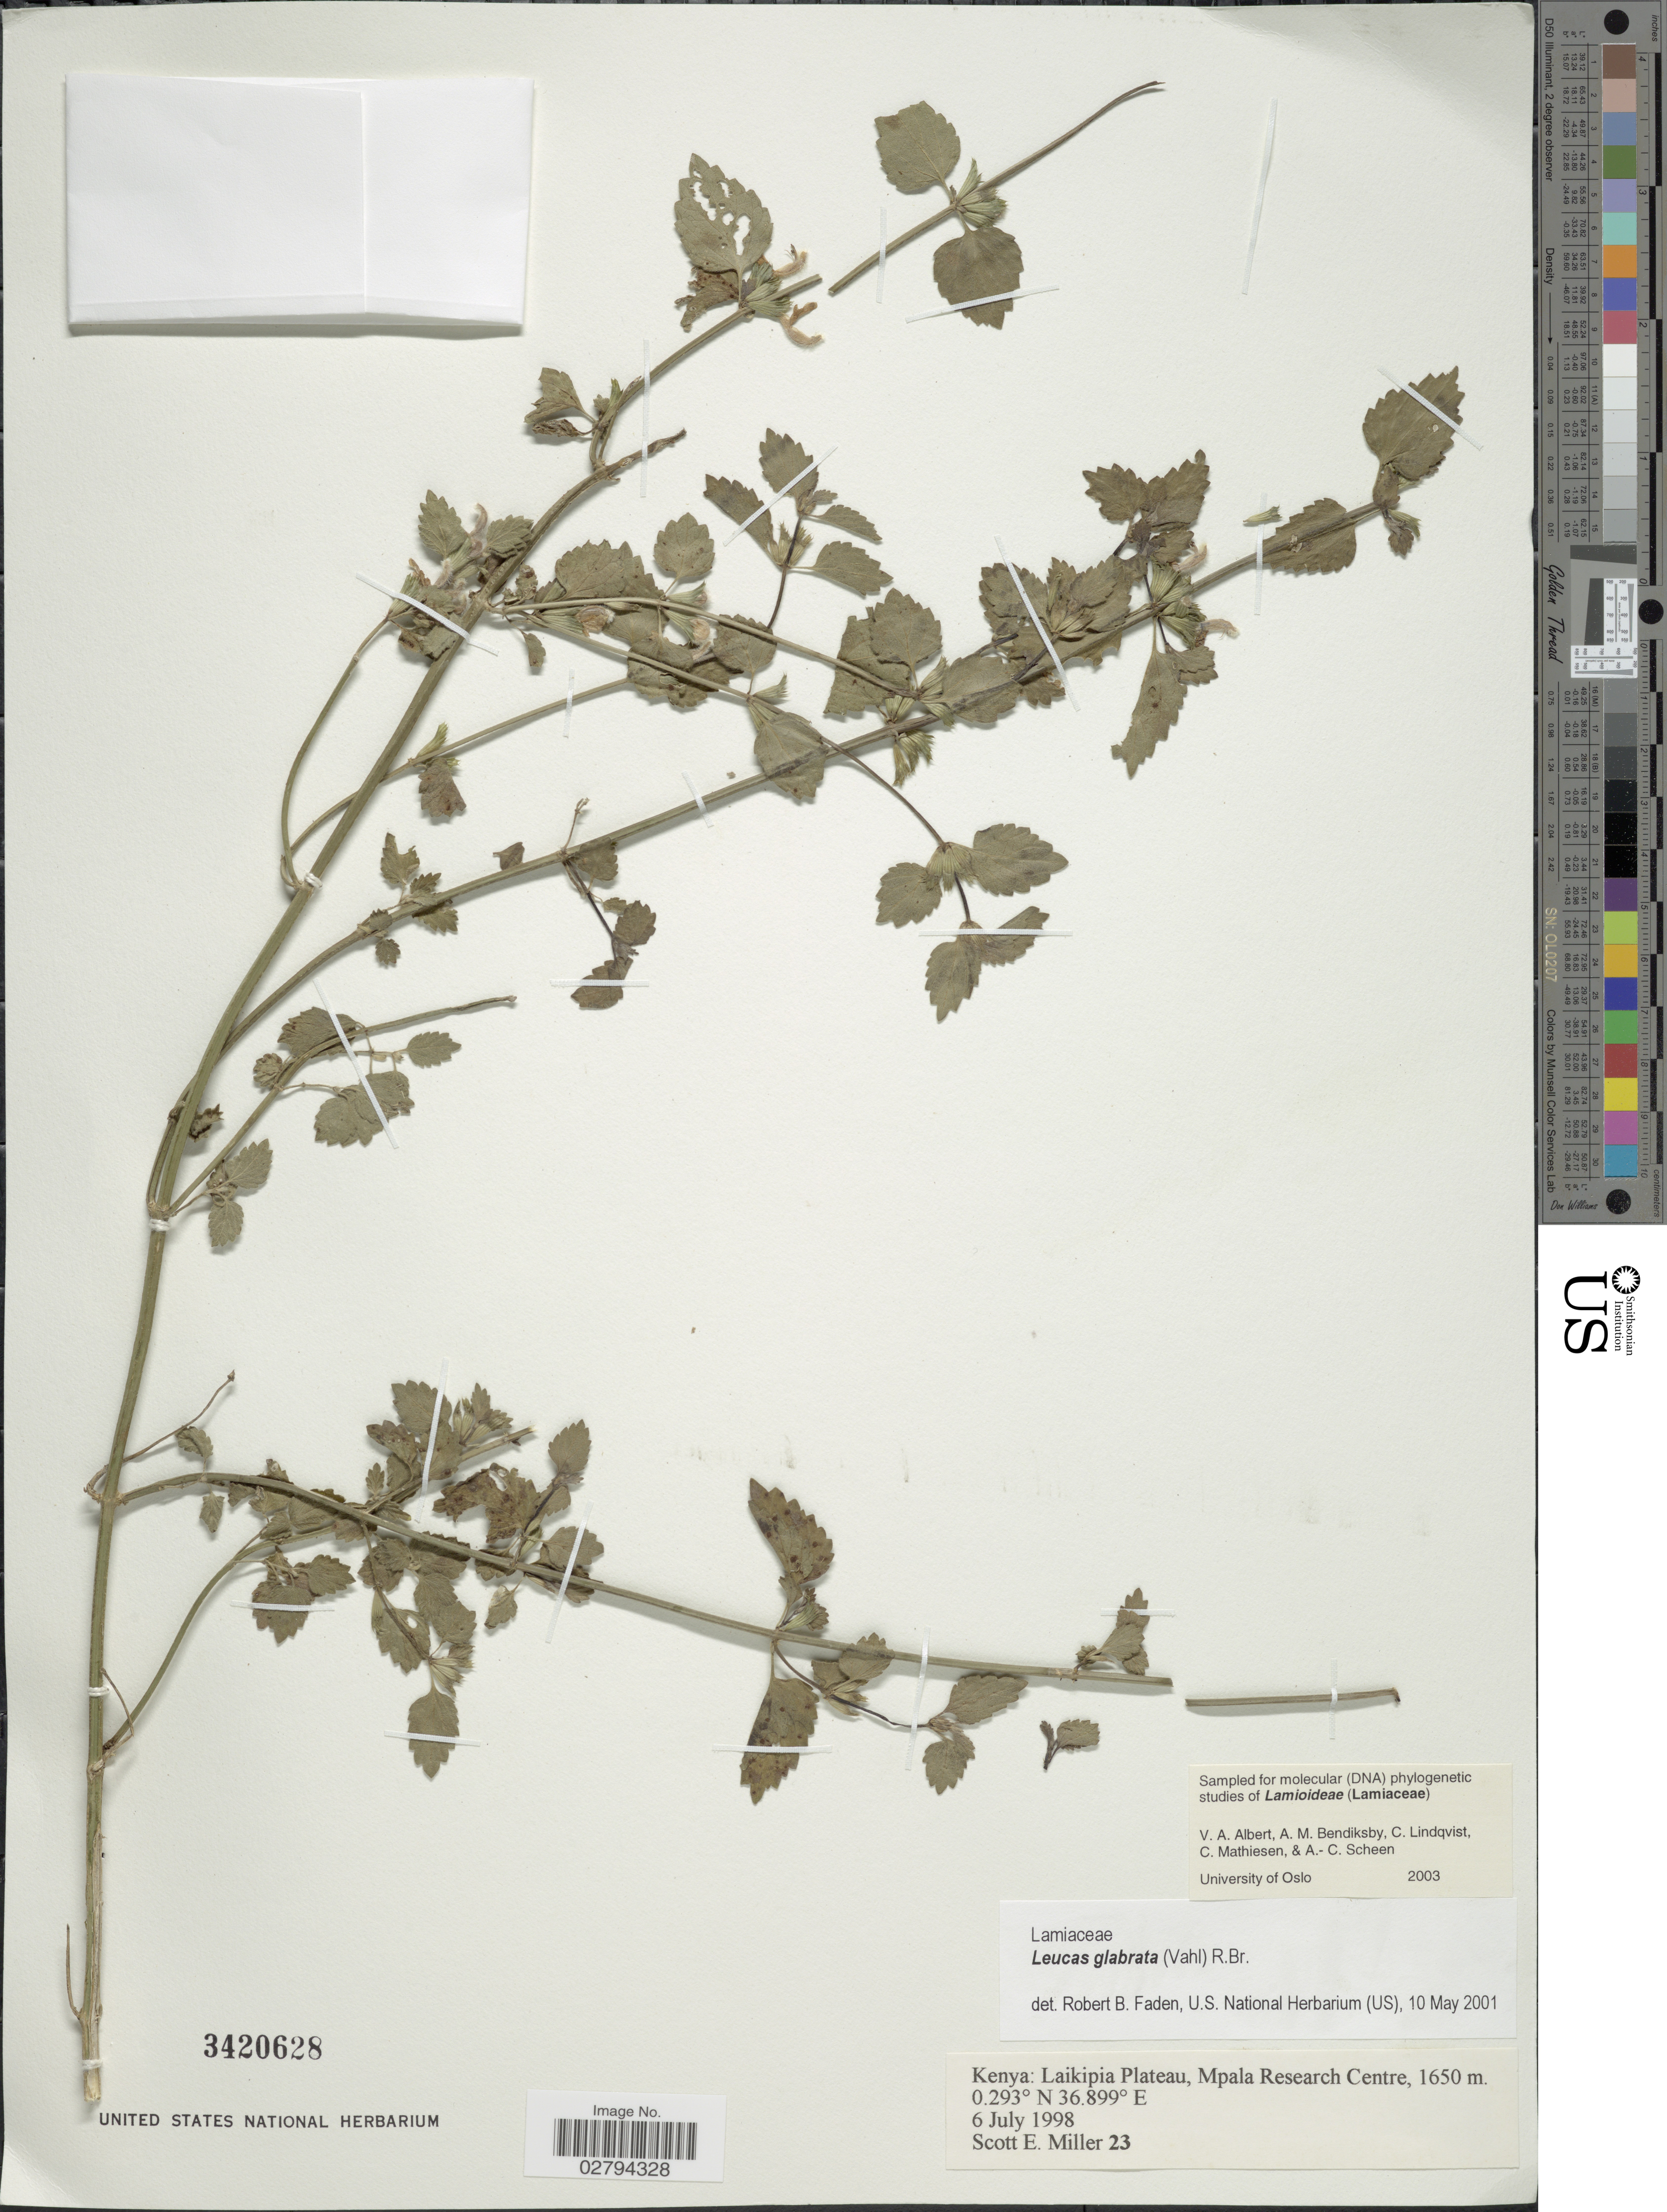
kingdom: Plantae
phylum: Tracheophyta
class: Magnoliopsida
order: Lamiales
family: Lamiaceae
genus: Leucas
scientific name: Leucas glabrata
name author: (Vahl) Sm.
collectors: S. E. Miller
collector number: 23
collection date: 1998-07-06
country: Kenya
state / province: Laikipia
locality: Laikipia Plateau, Mpala Research Centre.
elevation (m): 1650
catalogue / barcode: US 3420628